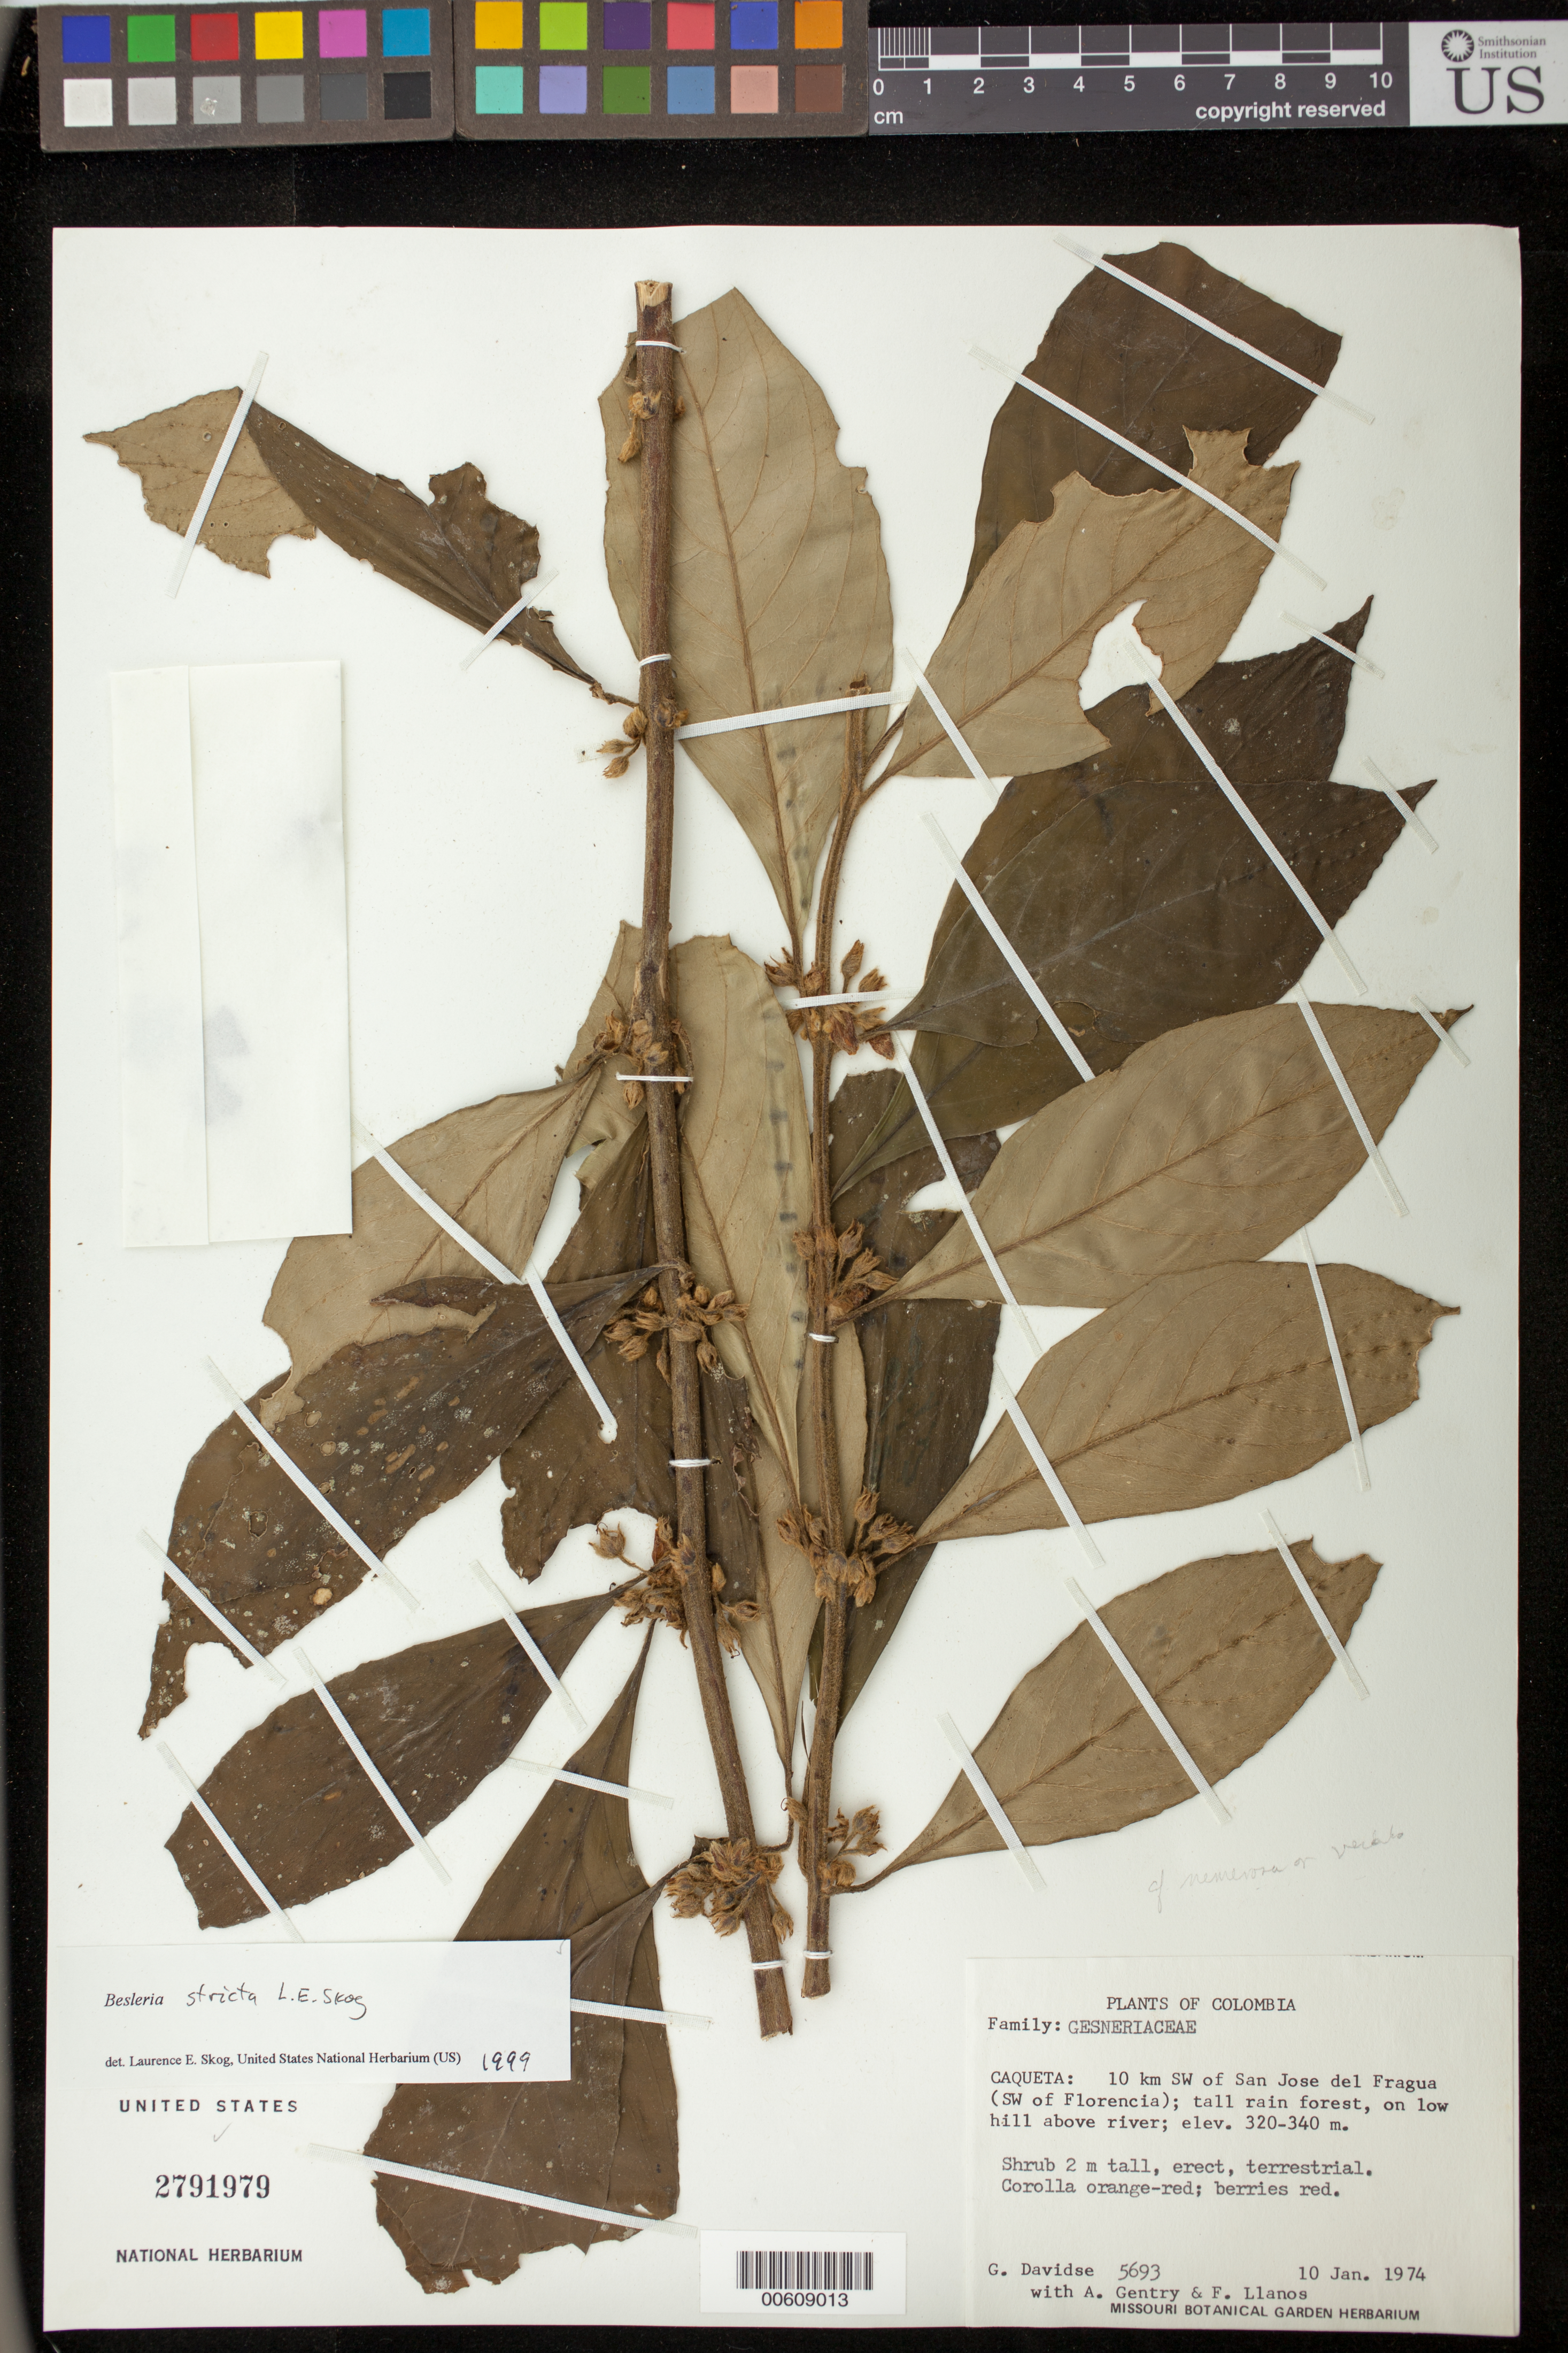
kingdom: Plantae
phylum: Tracheophyta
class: Magnoliopsida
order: Lamiales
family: Gesneriaceae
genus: Besleria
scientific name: Besleria stricta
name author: L.E. Skog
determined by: Skog, Laurence E.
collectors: G. Davidse, A. H. Gentry & F. Llanos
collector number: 5693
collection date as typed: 10 Jan 1974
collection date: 1974-01-10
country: Colombia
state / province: Caquetá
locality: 10 km SW of San Jose del Fragua (SW of Florencia)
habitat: Tall rainforest, on low hill above river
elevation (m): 320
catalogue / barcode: US 2791979